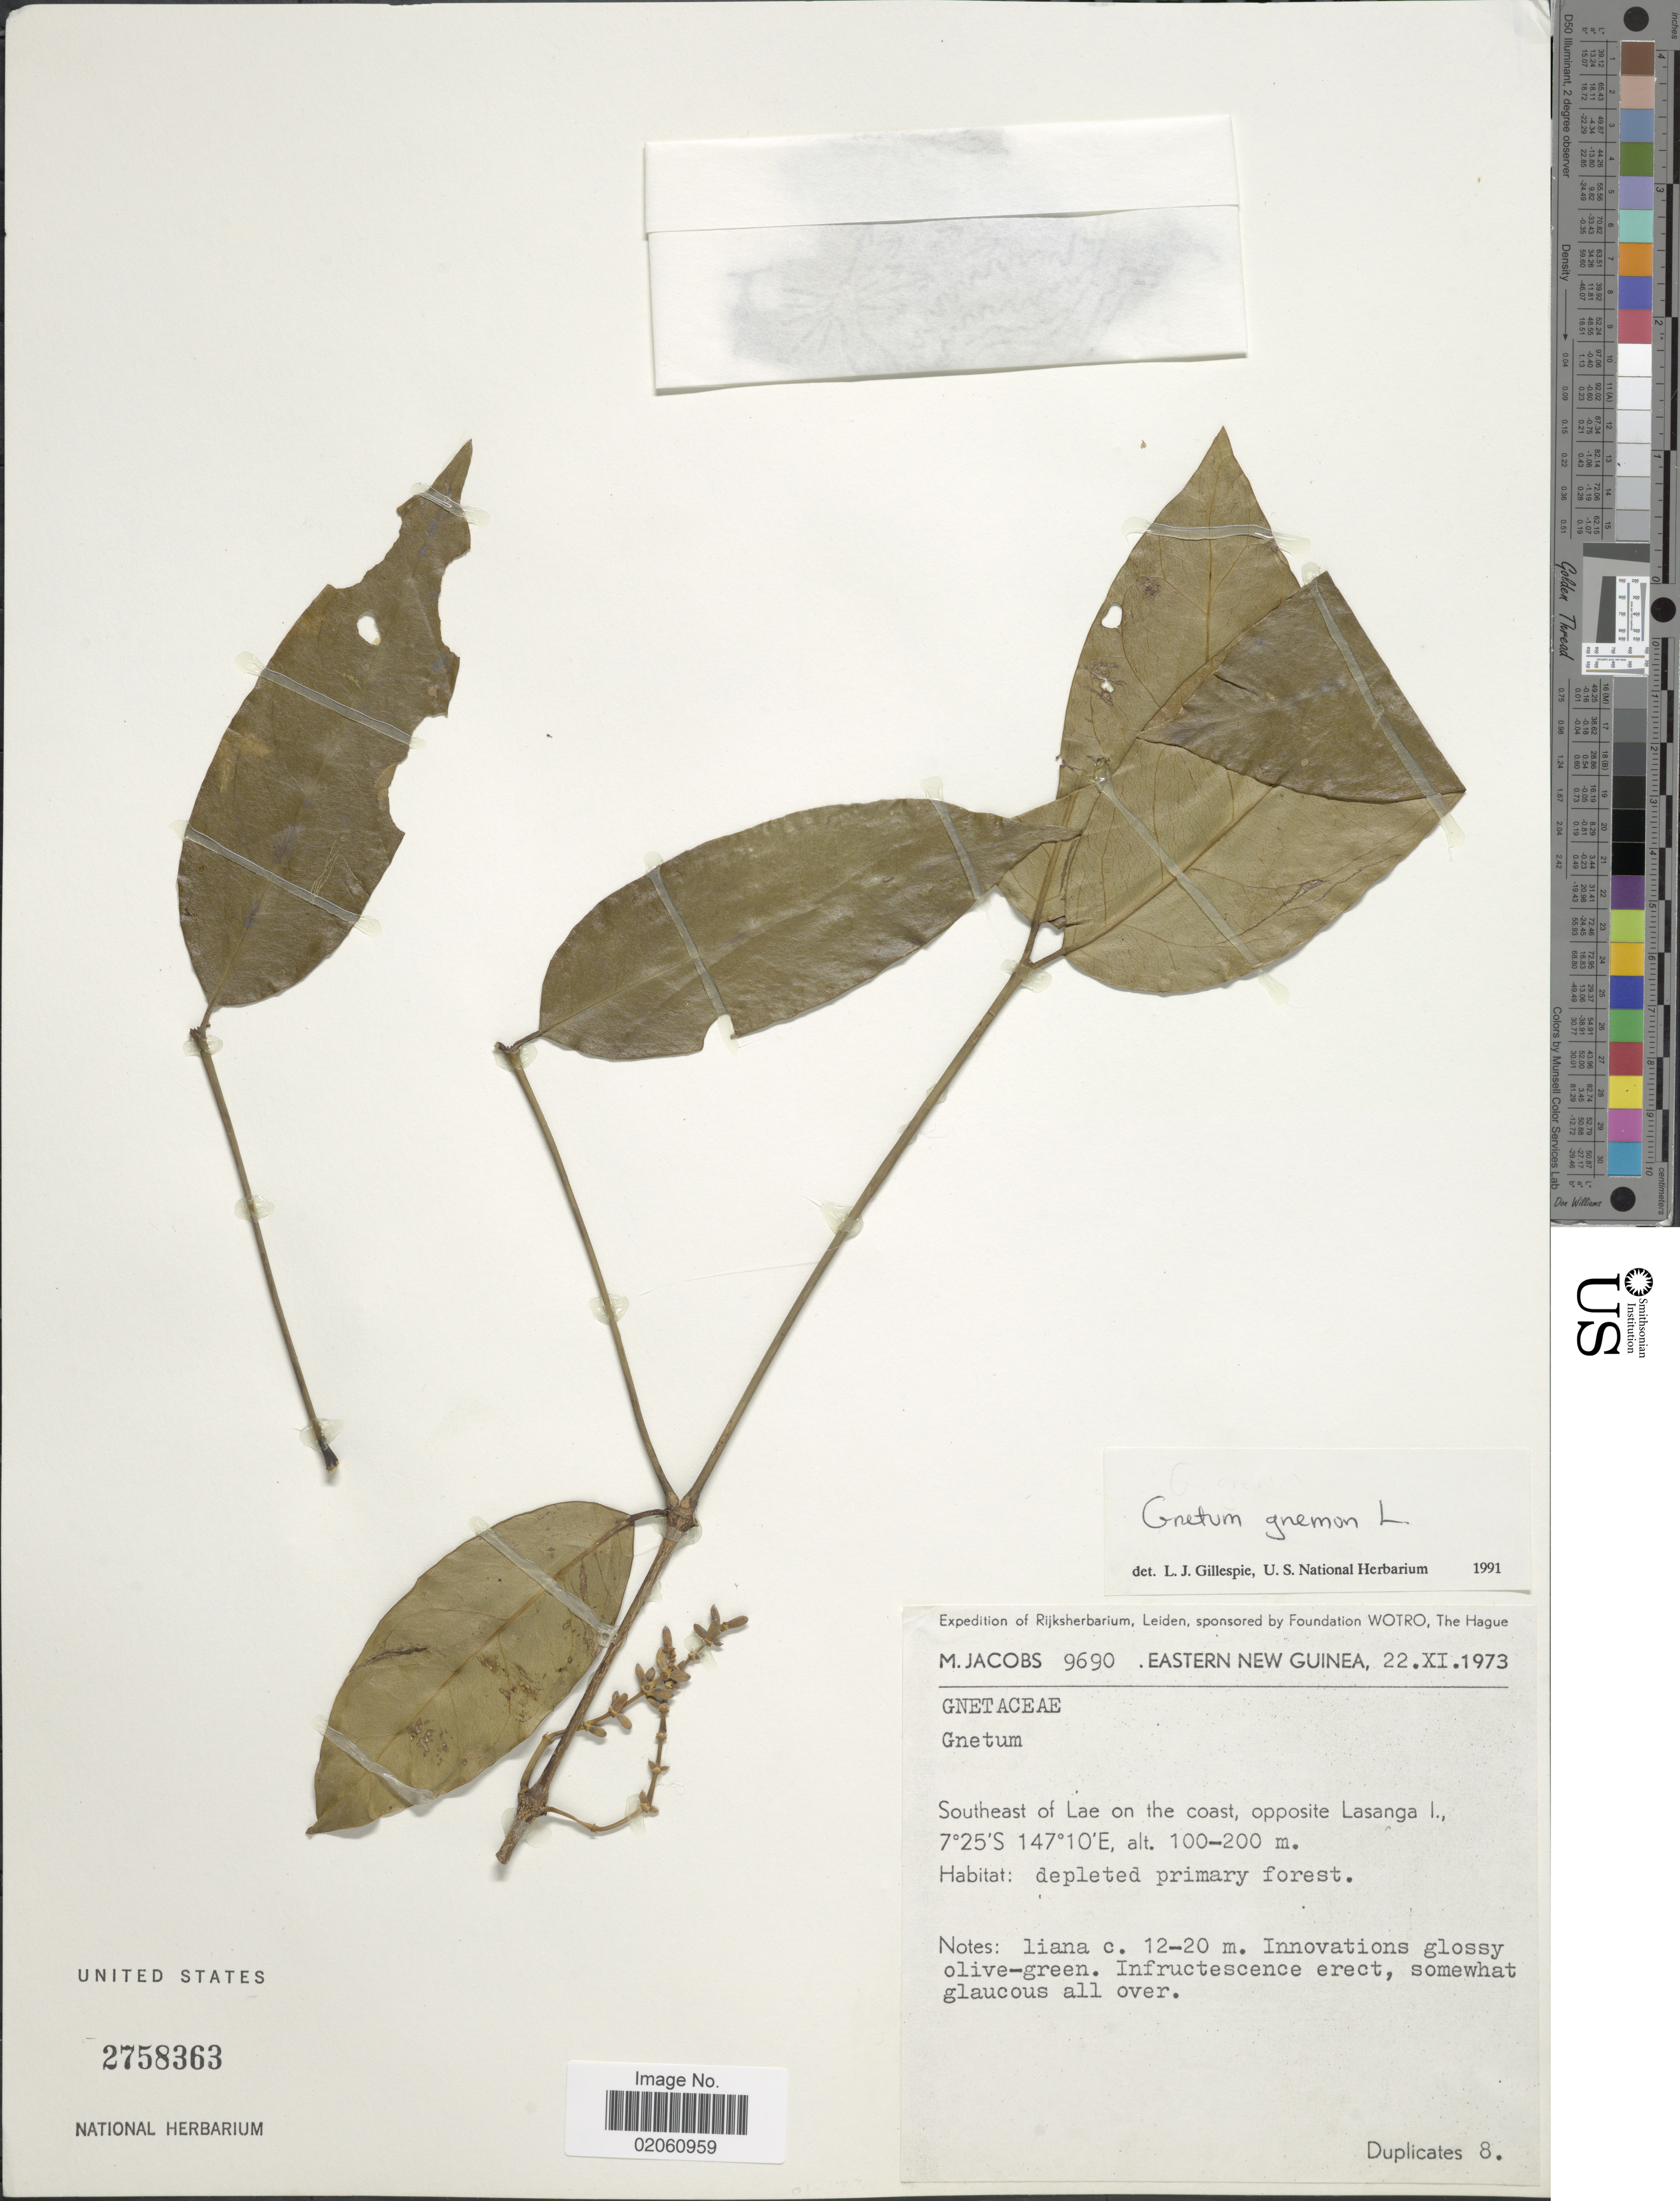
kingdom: Plantae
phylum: Tracheophyta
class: Gnetopsida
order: Gnetales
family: Gnetaceae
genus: Gnetum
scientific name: Gnetum gnemon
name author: L.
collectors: M. Jacobs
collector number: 9690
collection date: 1973-11-22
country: Papua New Guinea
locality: Eastern New Guinea, Southeast Lae on the coast, opposite Lasanga I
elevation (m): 100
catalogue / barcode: US 2758363